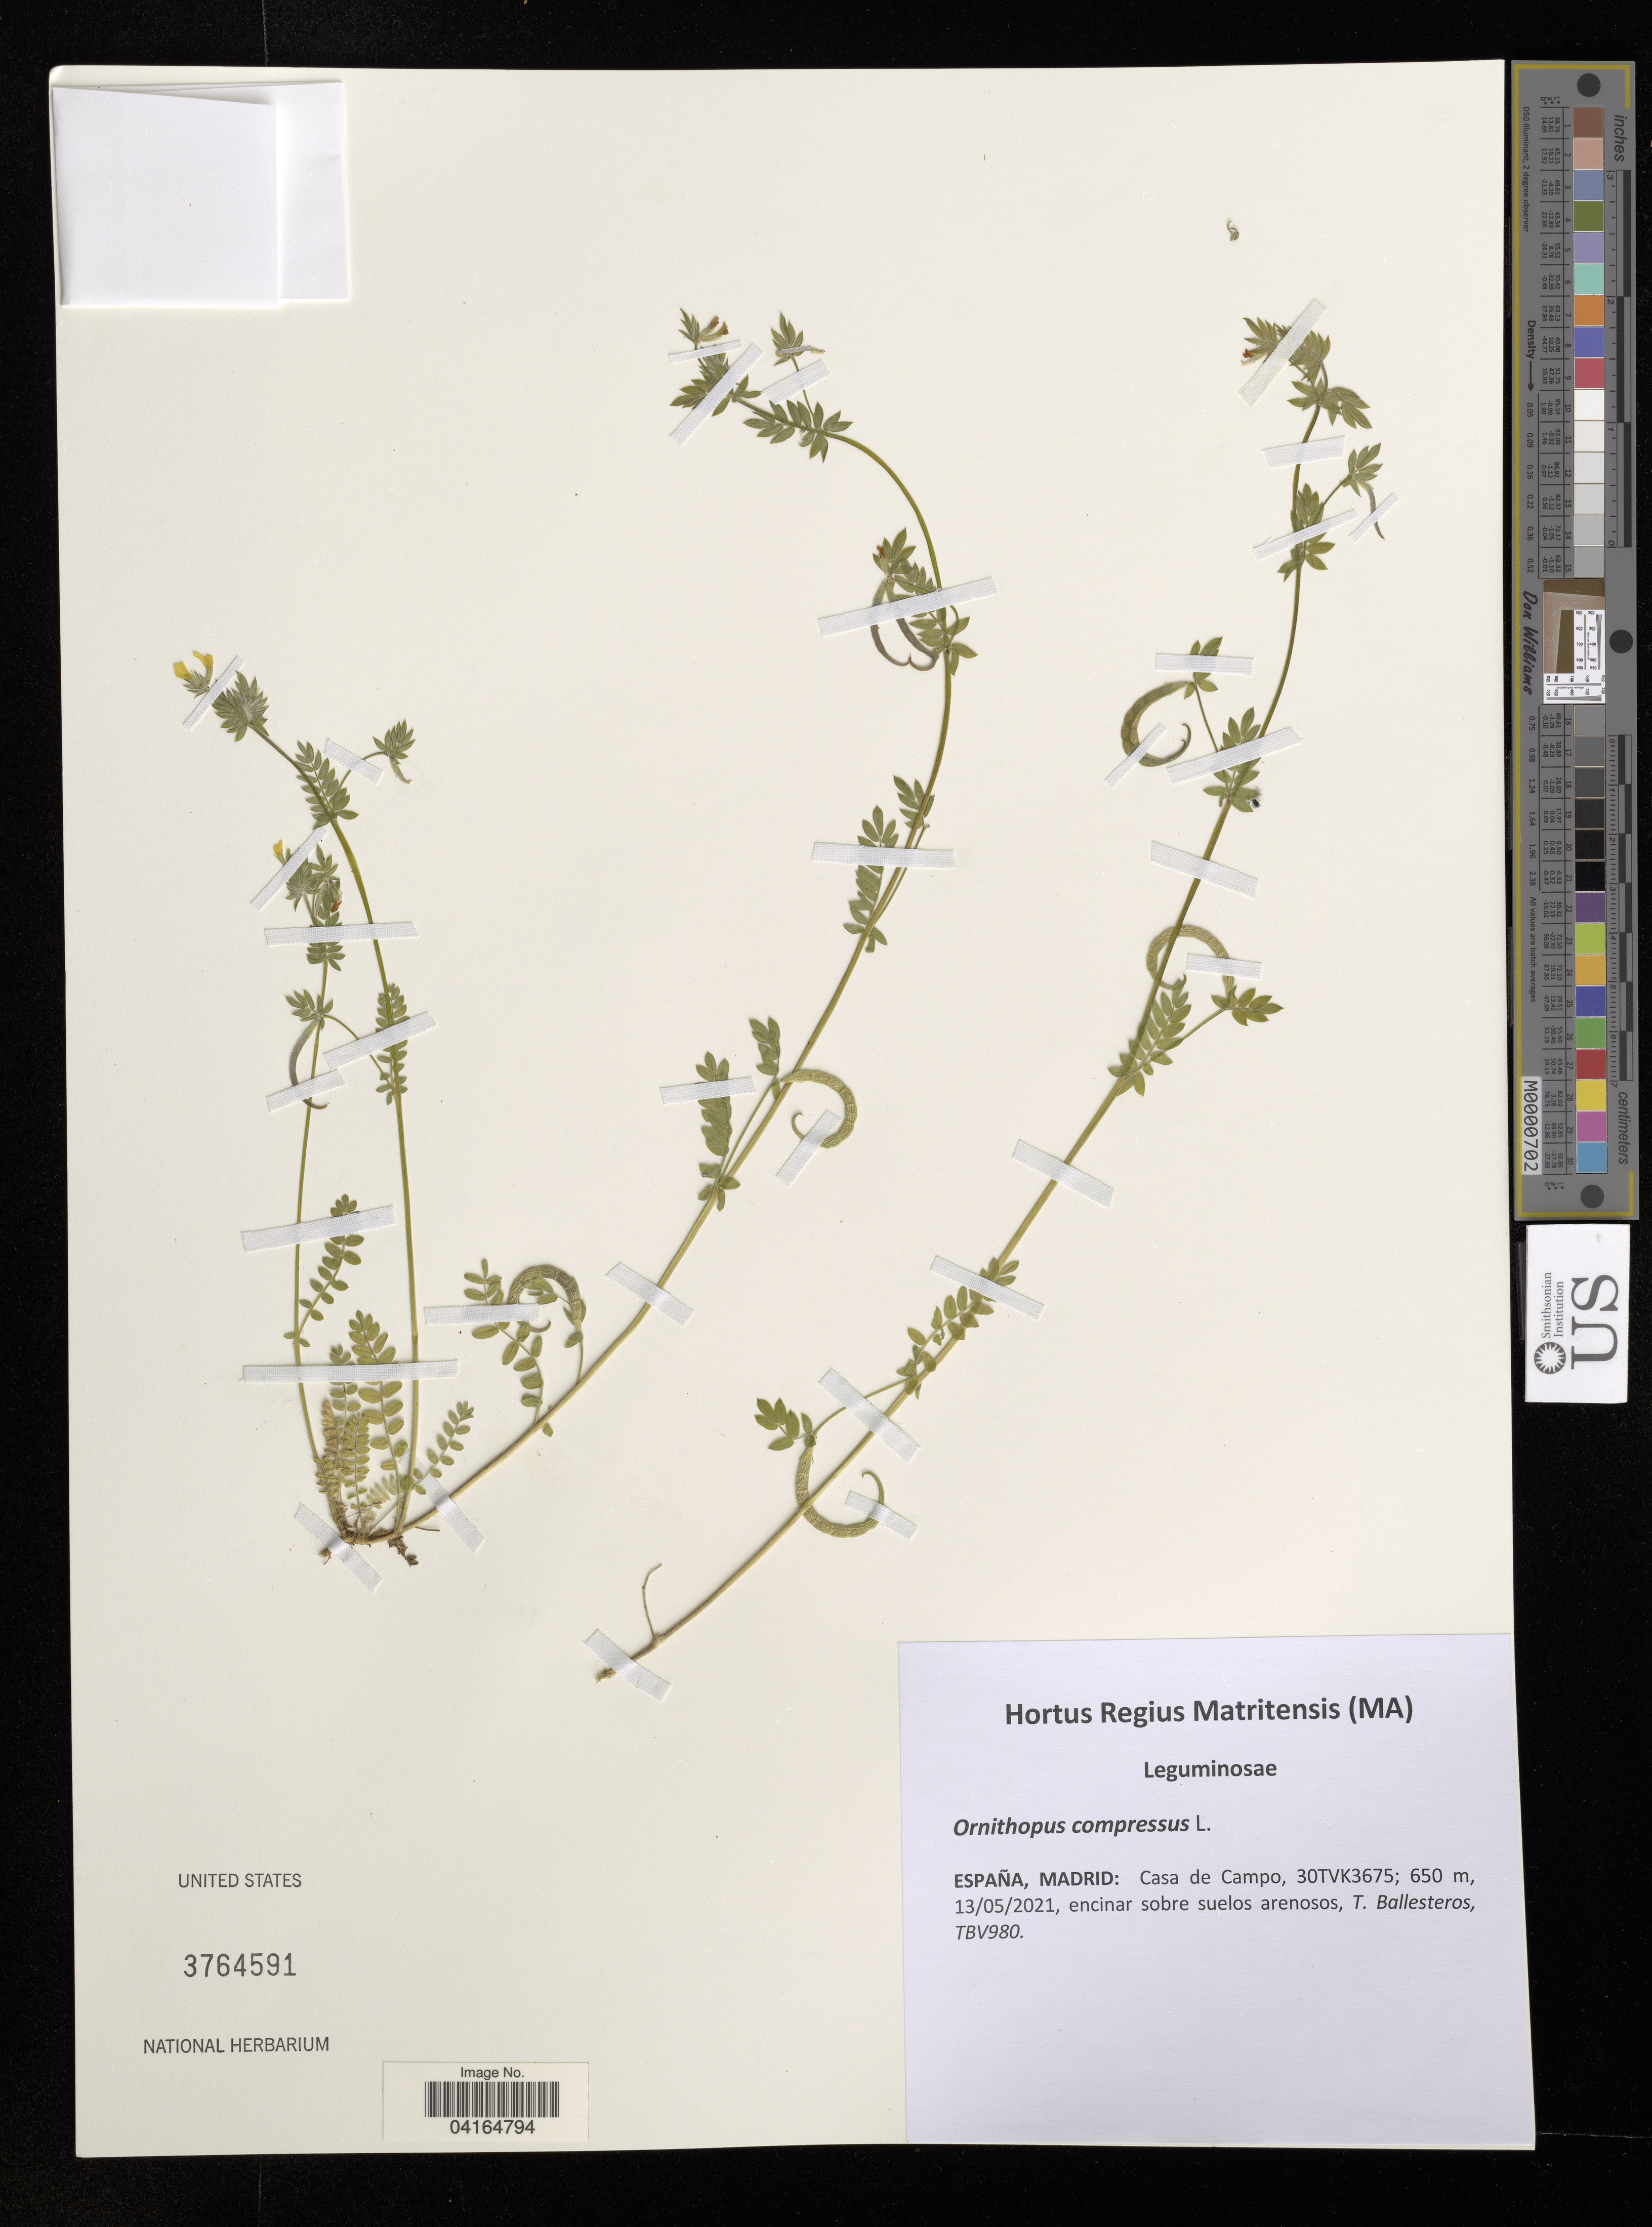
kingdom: Plantae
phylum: Tracheophyta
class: Magnoliopsida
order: Fabales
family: Fabaceae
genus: Ornithopus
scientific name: Ornithopus compressus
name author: L.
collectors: T. Ballesteros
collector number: TBV980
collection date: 2021-05-13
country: Spain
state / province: Madrid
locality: Casa de Campo.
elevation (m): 650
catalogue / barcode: US 3764591